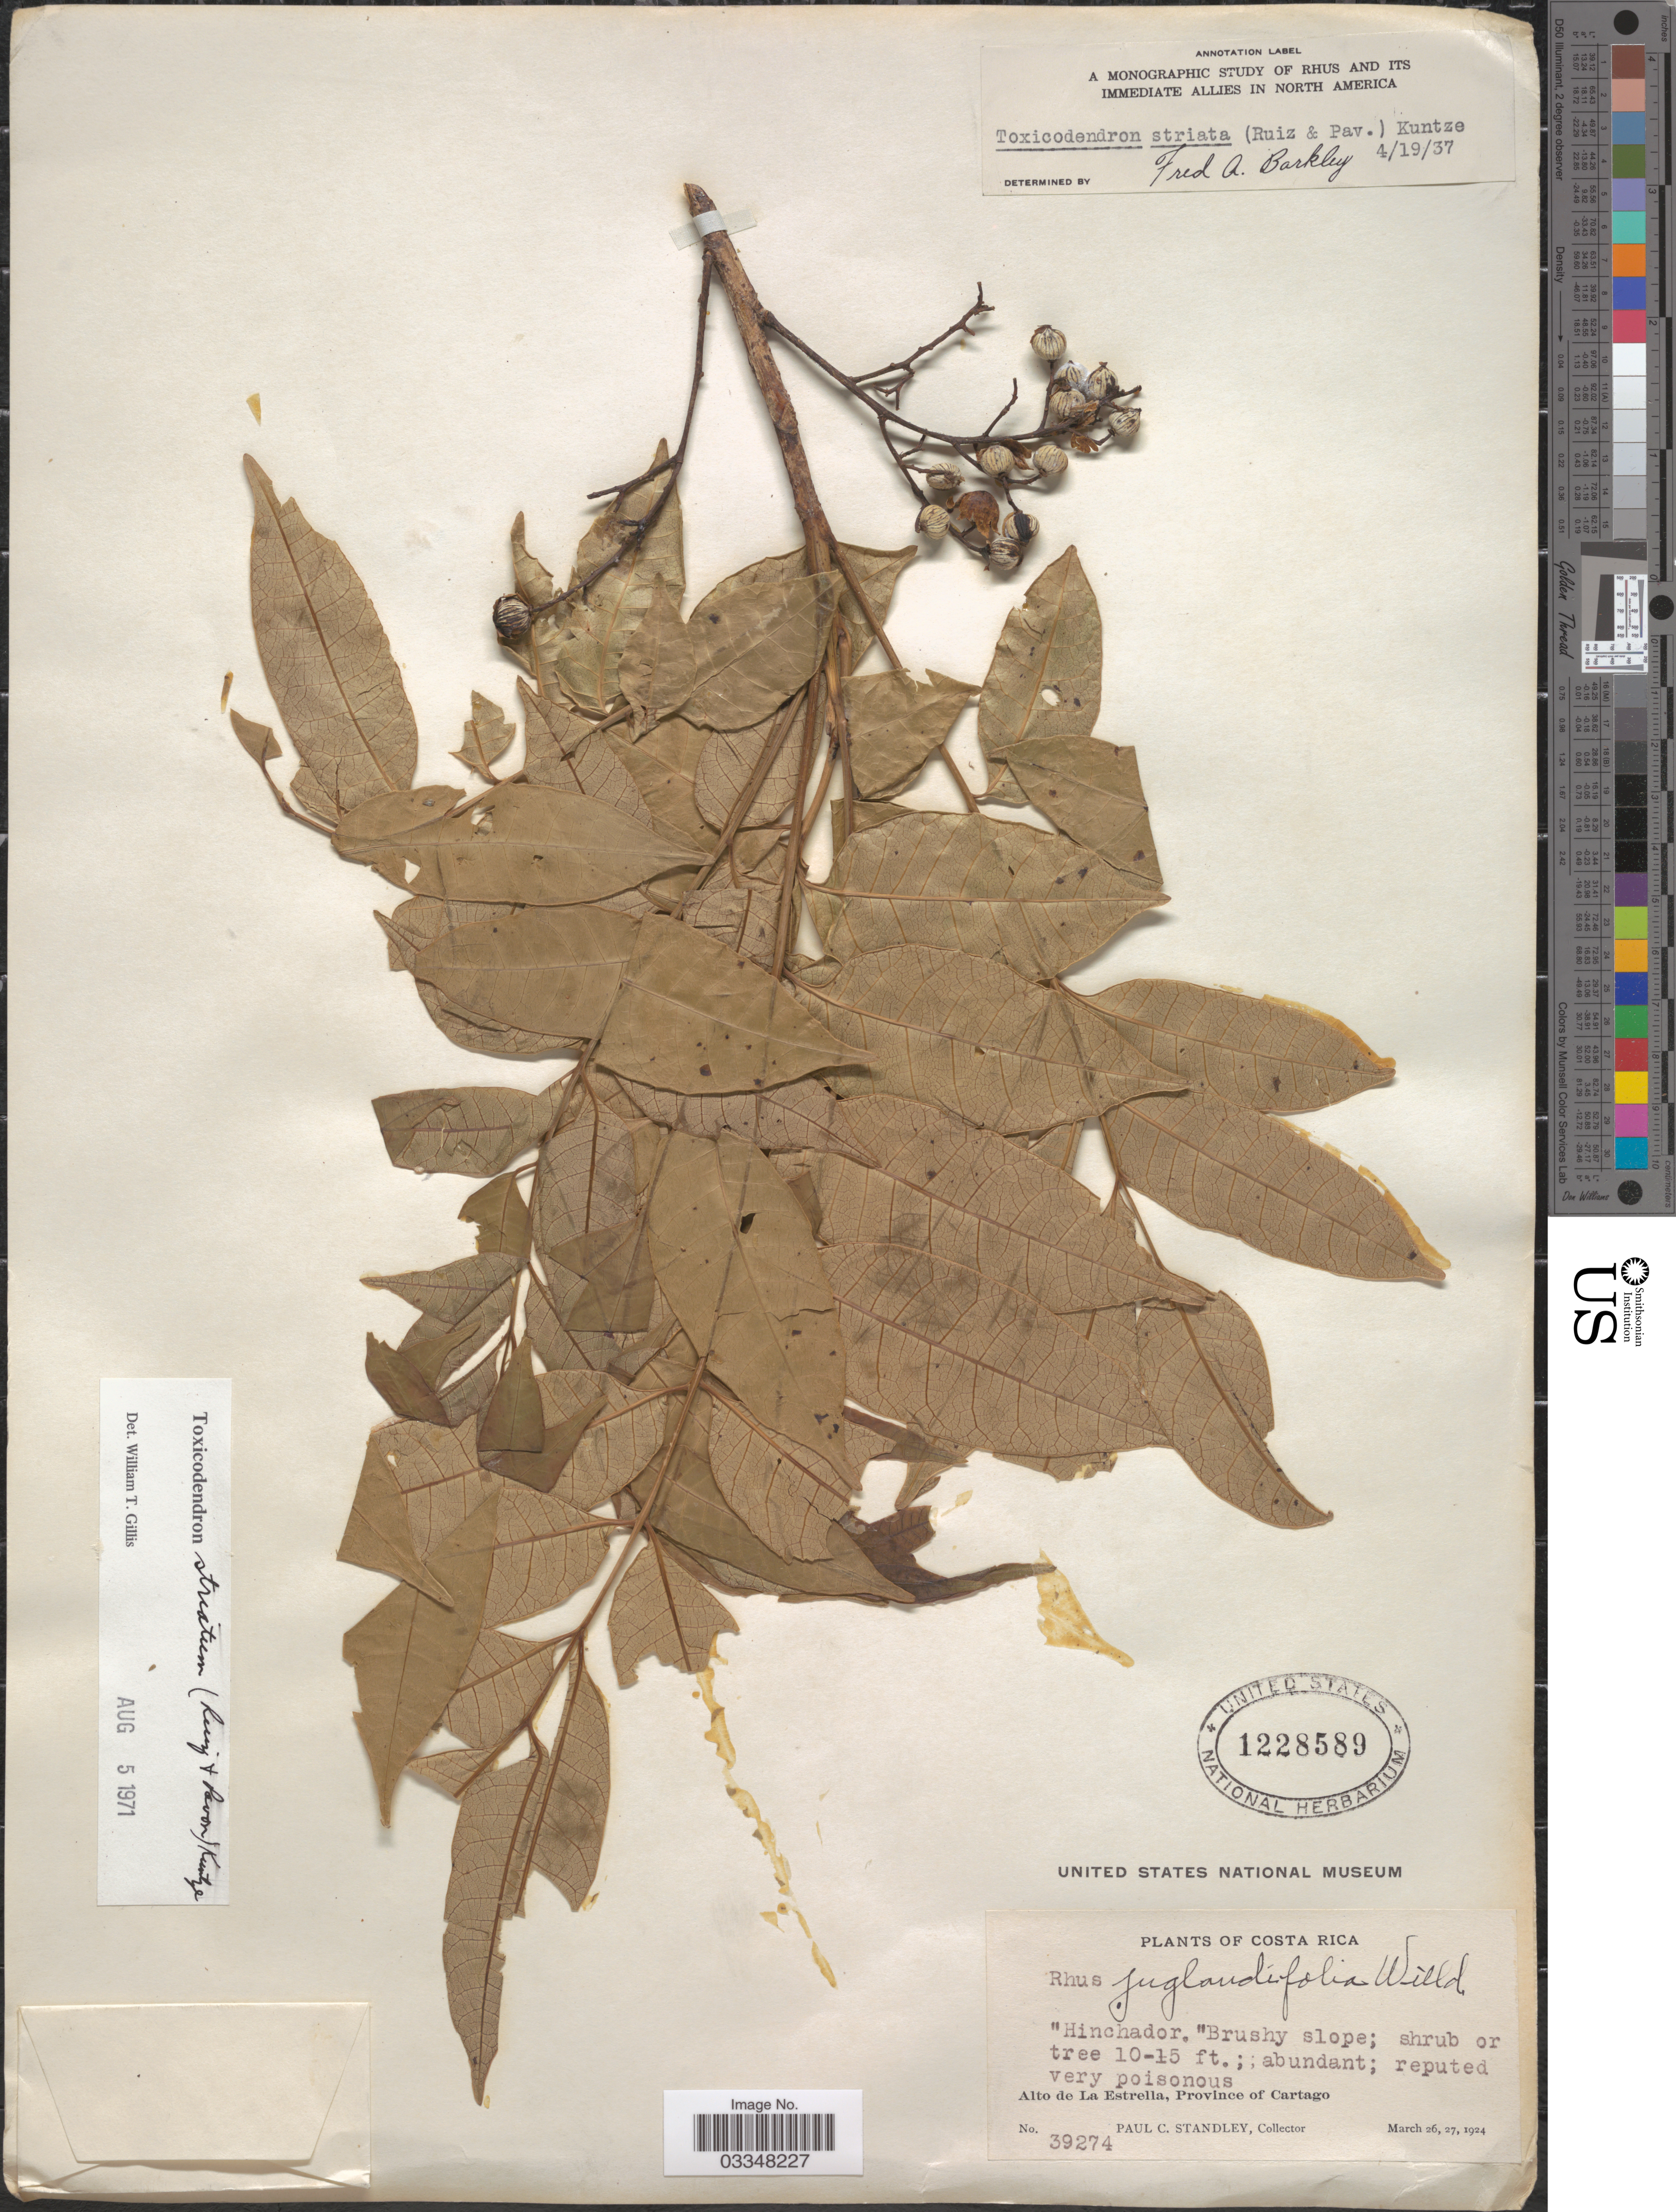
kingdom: Plantae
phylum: Tracheophyta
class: Magnoliopsida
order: Sapindales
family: Anacardiaceae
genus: Toxicodendron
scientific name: Toxicodendron striatum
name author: (Ruiz & Pav.) Kuntze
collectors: P. C. Standley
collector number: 39274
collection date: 1924-03-26/1924-03-27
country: Costa Rica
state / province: Cartago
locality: Alto de La Estrella.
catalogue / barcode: US 1228589